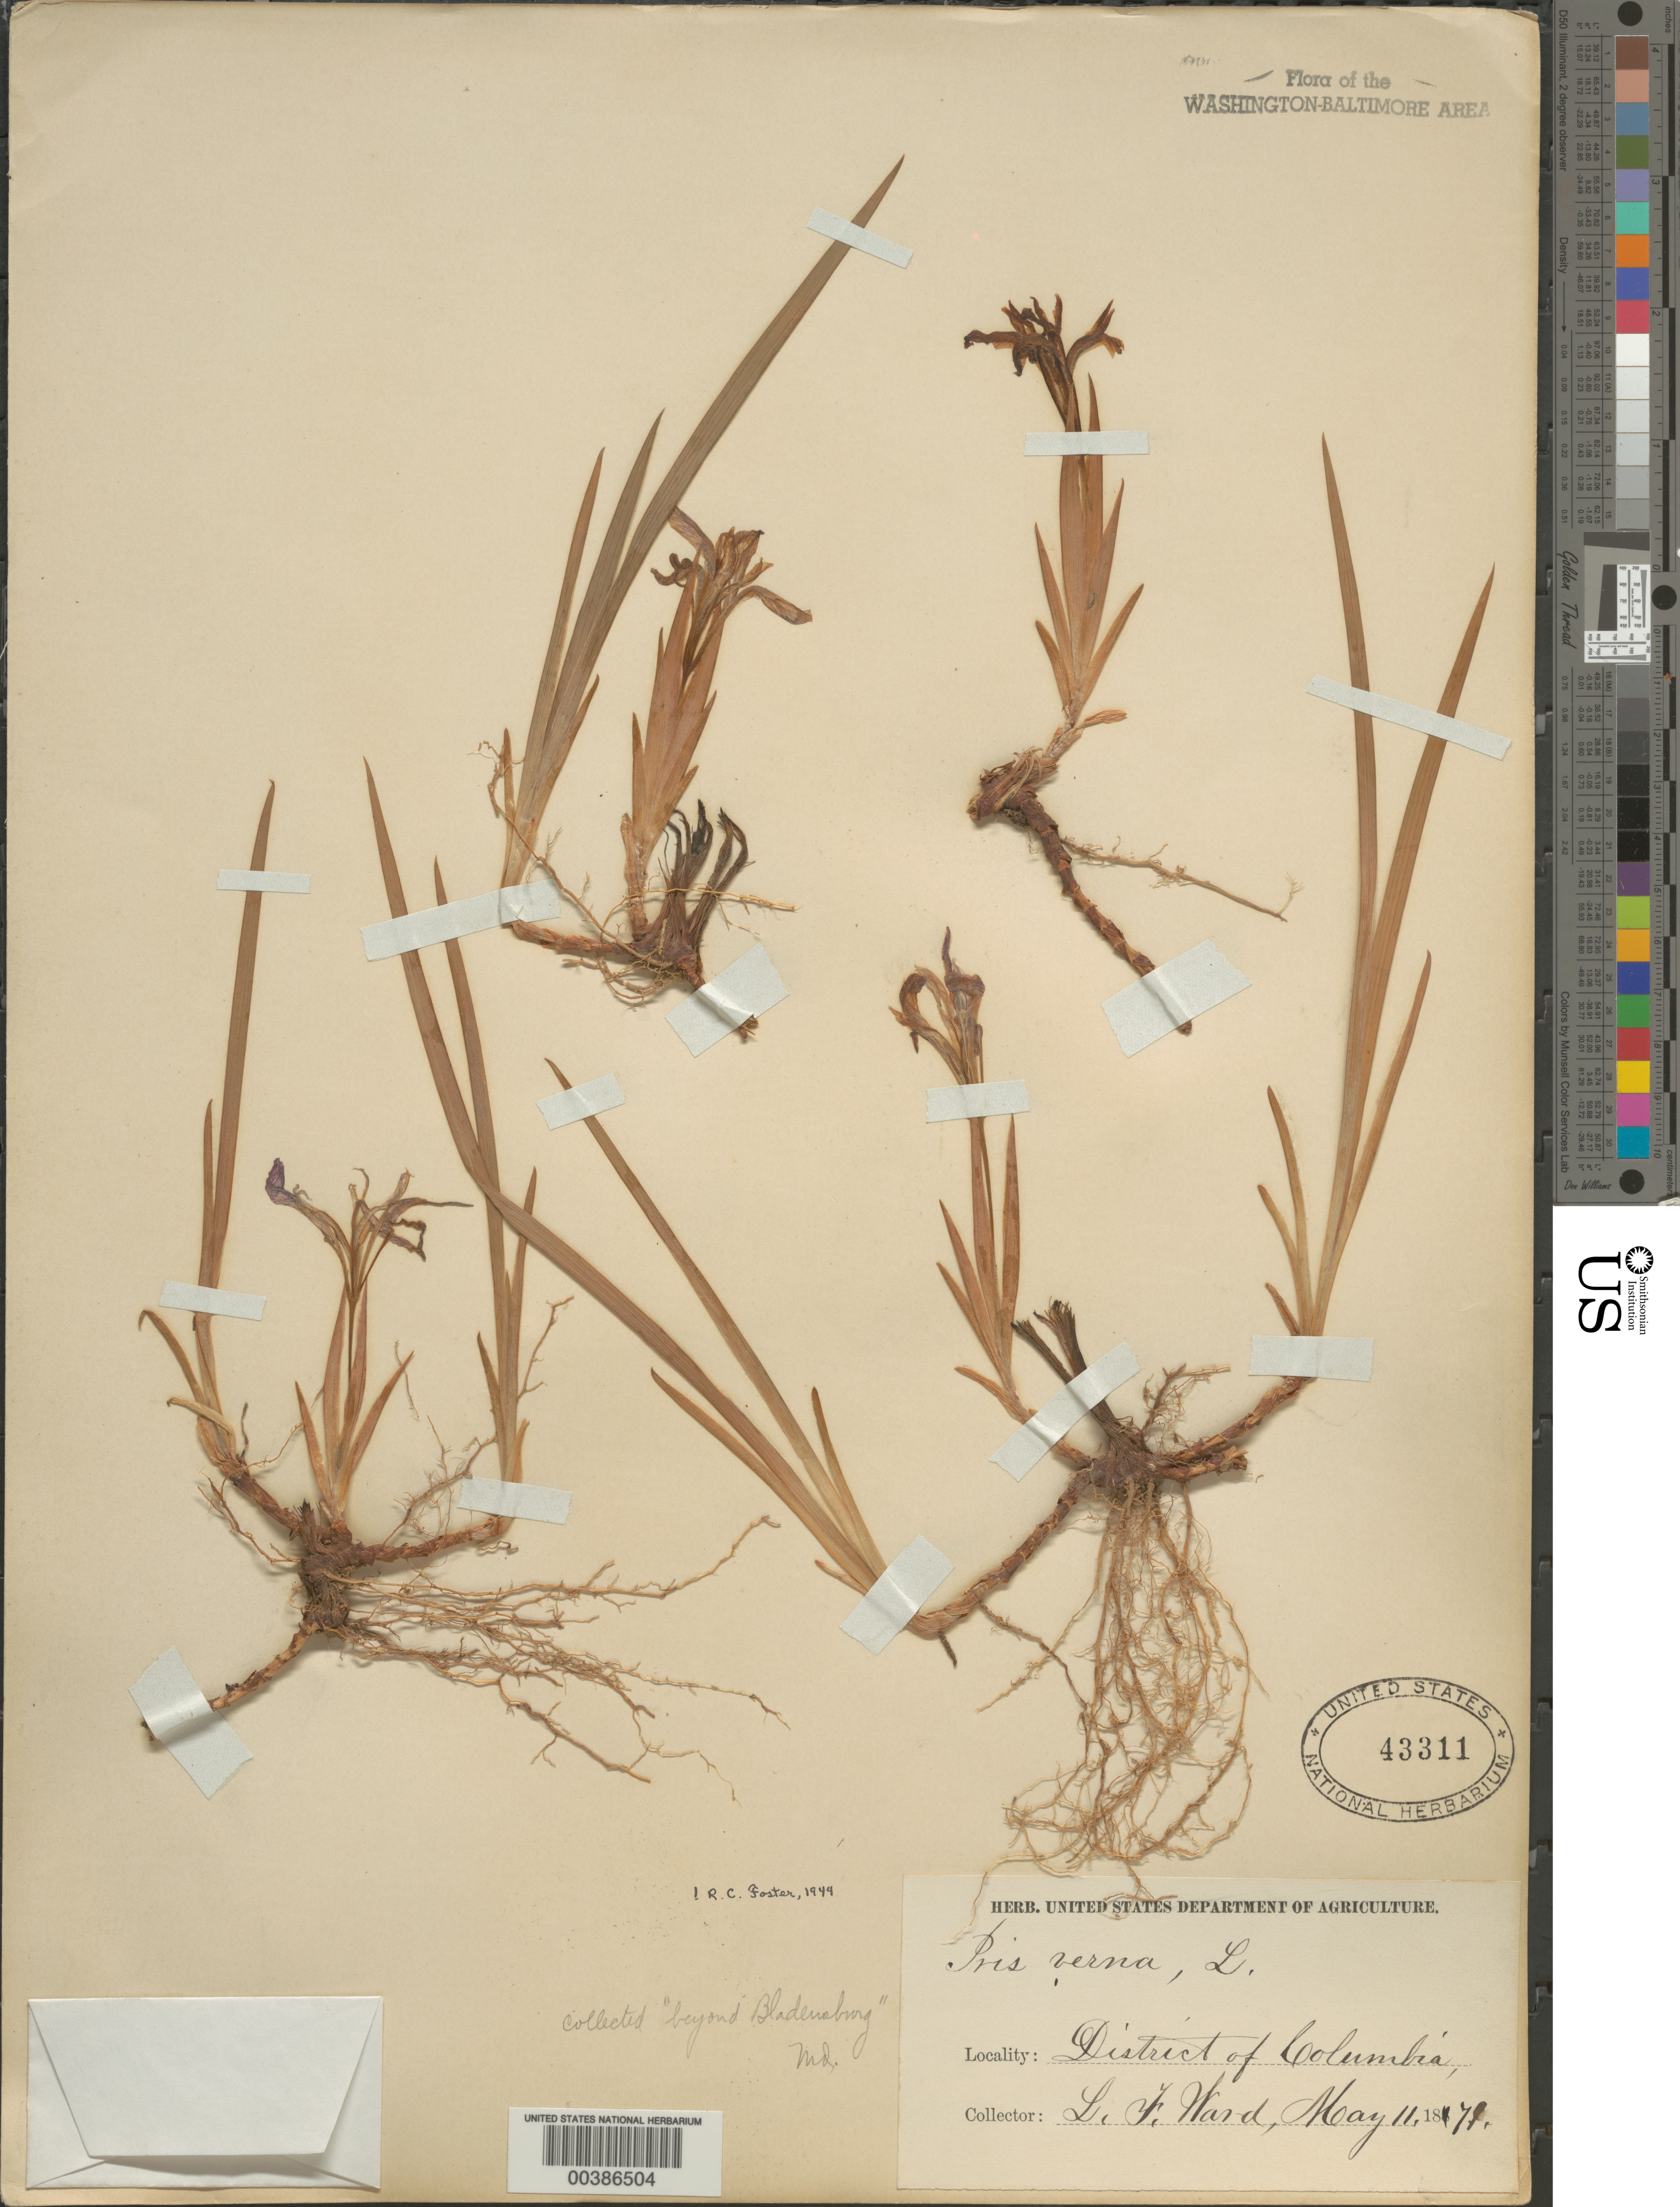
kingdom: Plantae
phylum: Tracheophyta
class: Liliopsida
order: Asparagales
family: Iridaceae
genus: Iris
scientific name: Iris verna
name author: L.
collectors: L. F. Ward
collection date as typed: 1871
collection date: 1871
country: United States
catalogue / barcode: US 43311